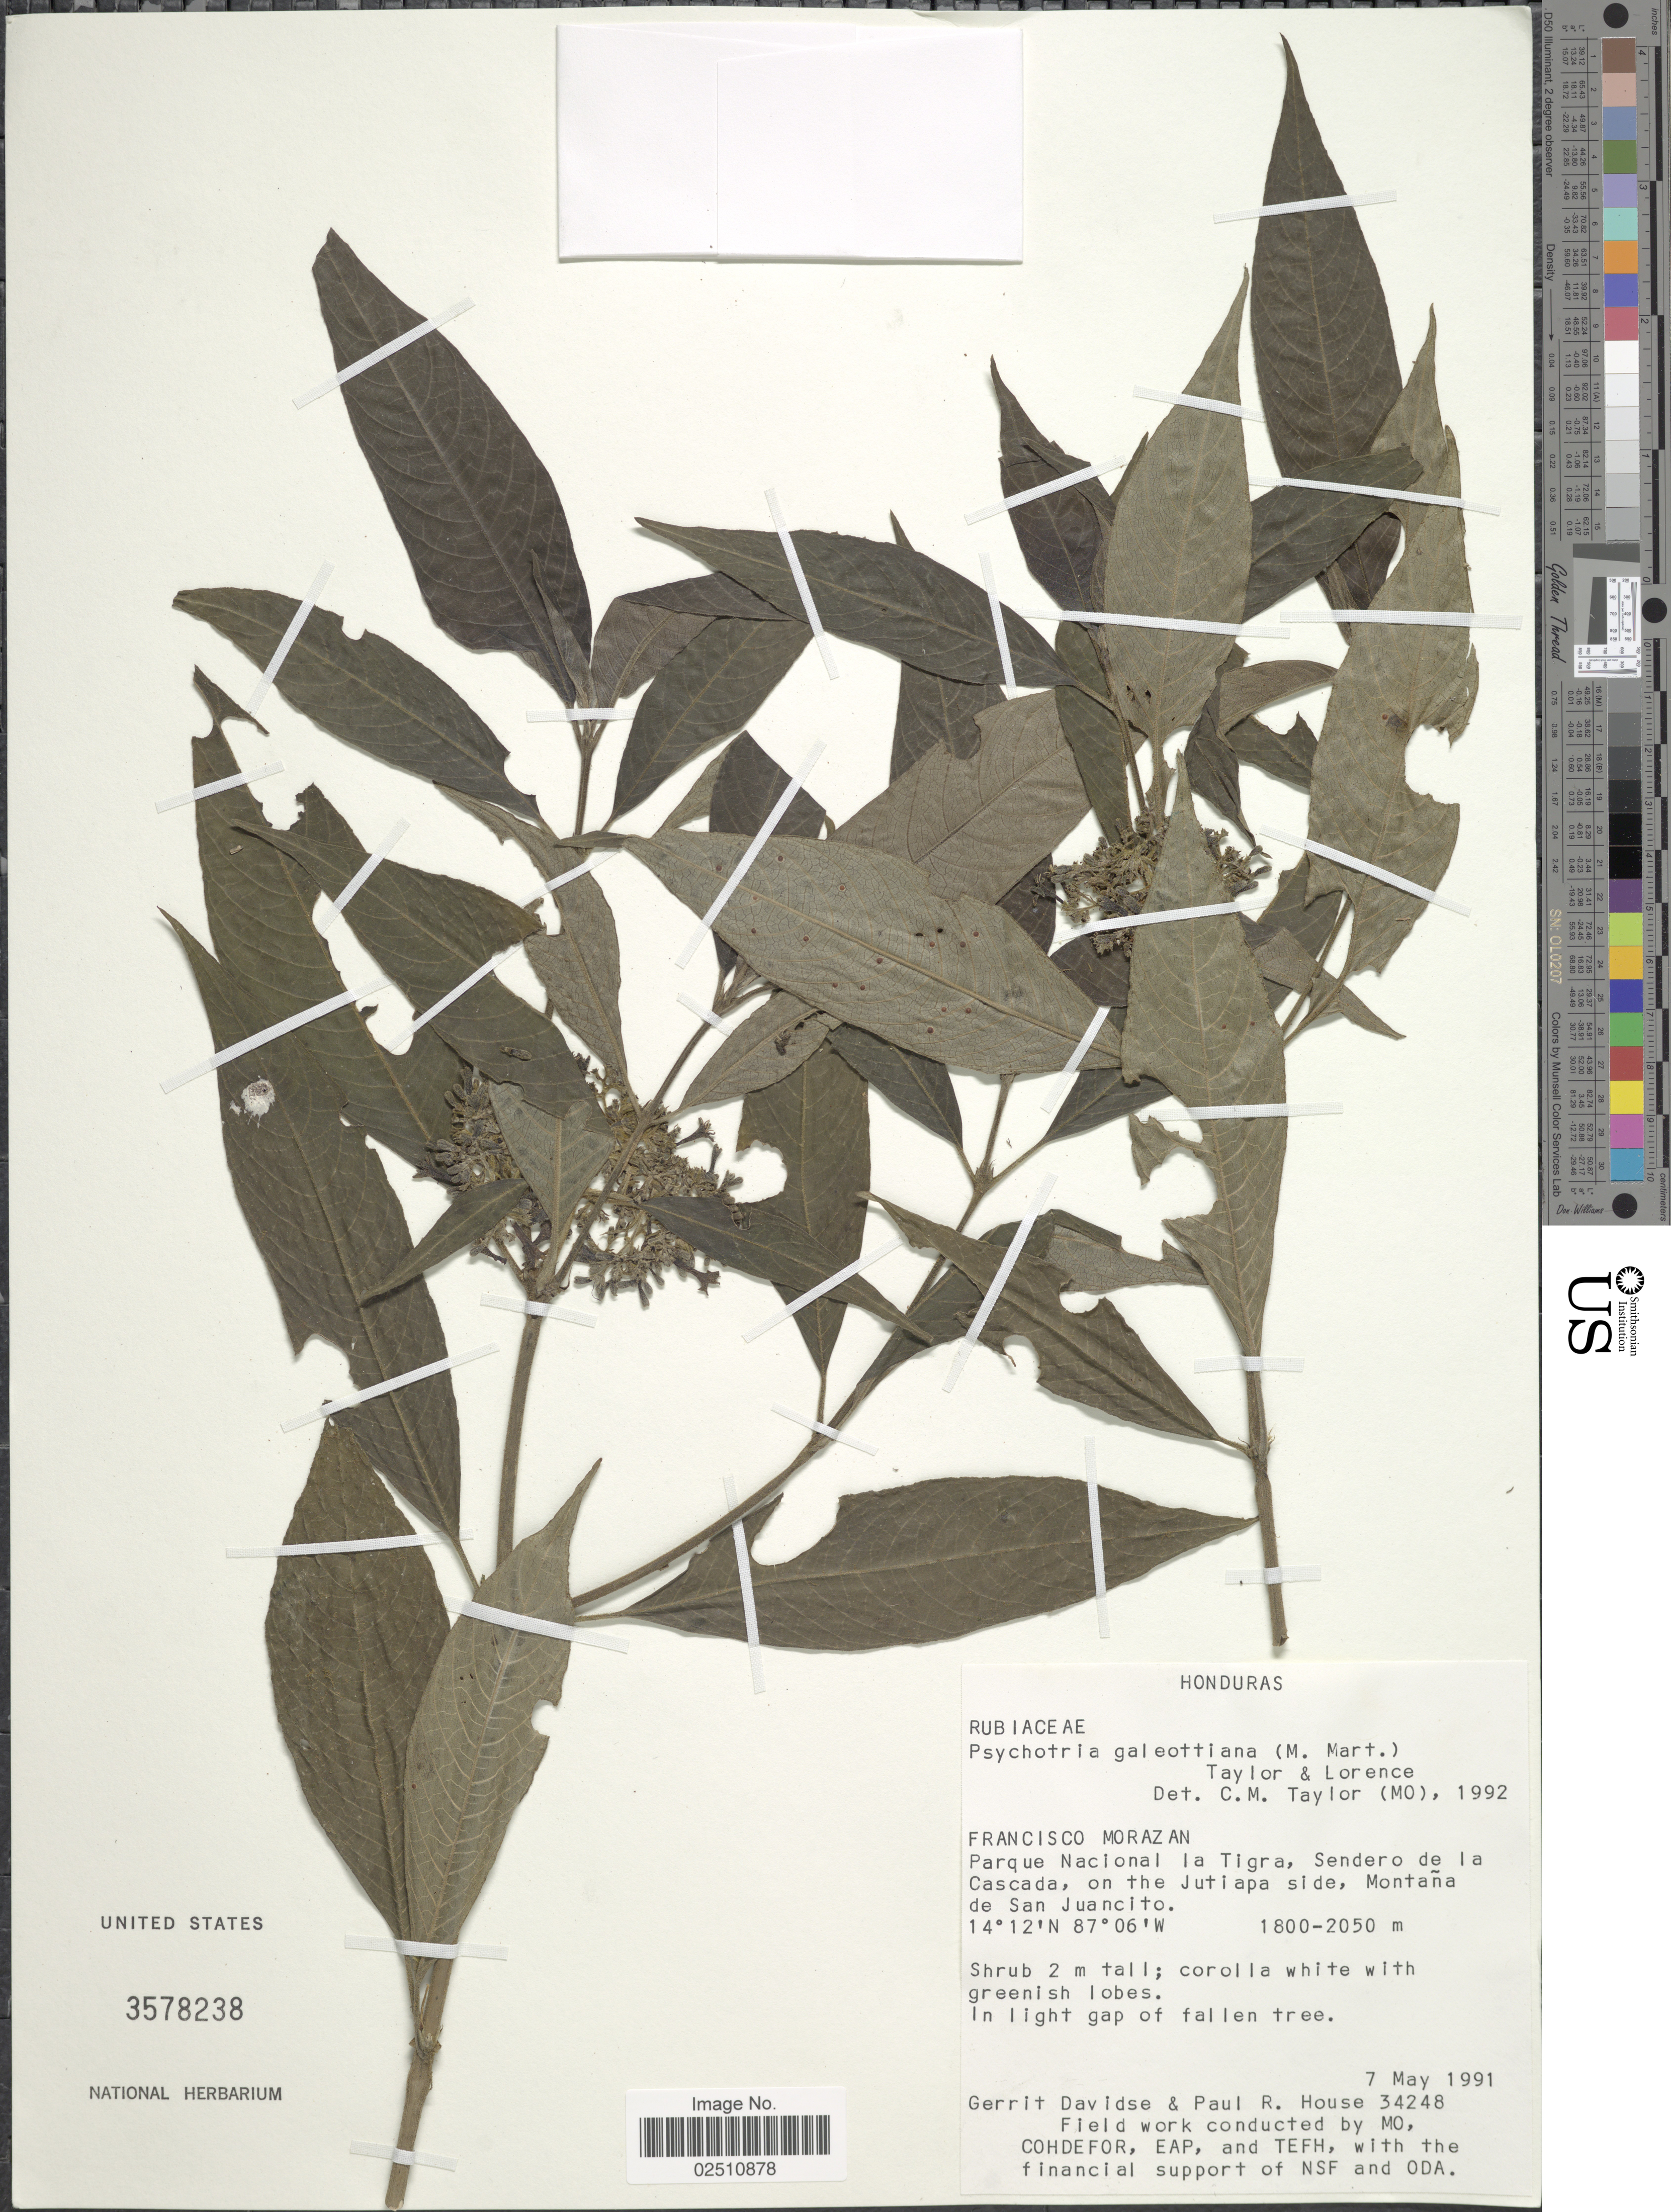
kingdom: Plantae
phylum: Tracheophyta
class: Magnoliopsida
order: Gentianales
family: Rubiaceae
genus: Psychotria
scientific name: Psychotria galeottiana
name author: (M. Martens) C.M. Taylor & Lorence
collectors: G. Davidse & P. R. House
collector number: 34248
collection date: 1991-05-07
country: Honduras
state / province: Fco. Morazán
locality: Parque Nacional la Tigra, Sendero de la Cascada, on the Jutiapa side, Montana de San Juancito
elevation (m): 1800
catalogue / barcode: US 3578238